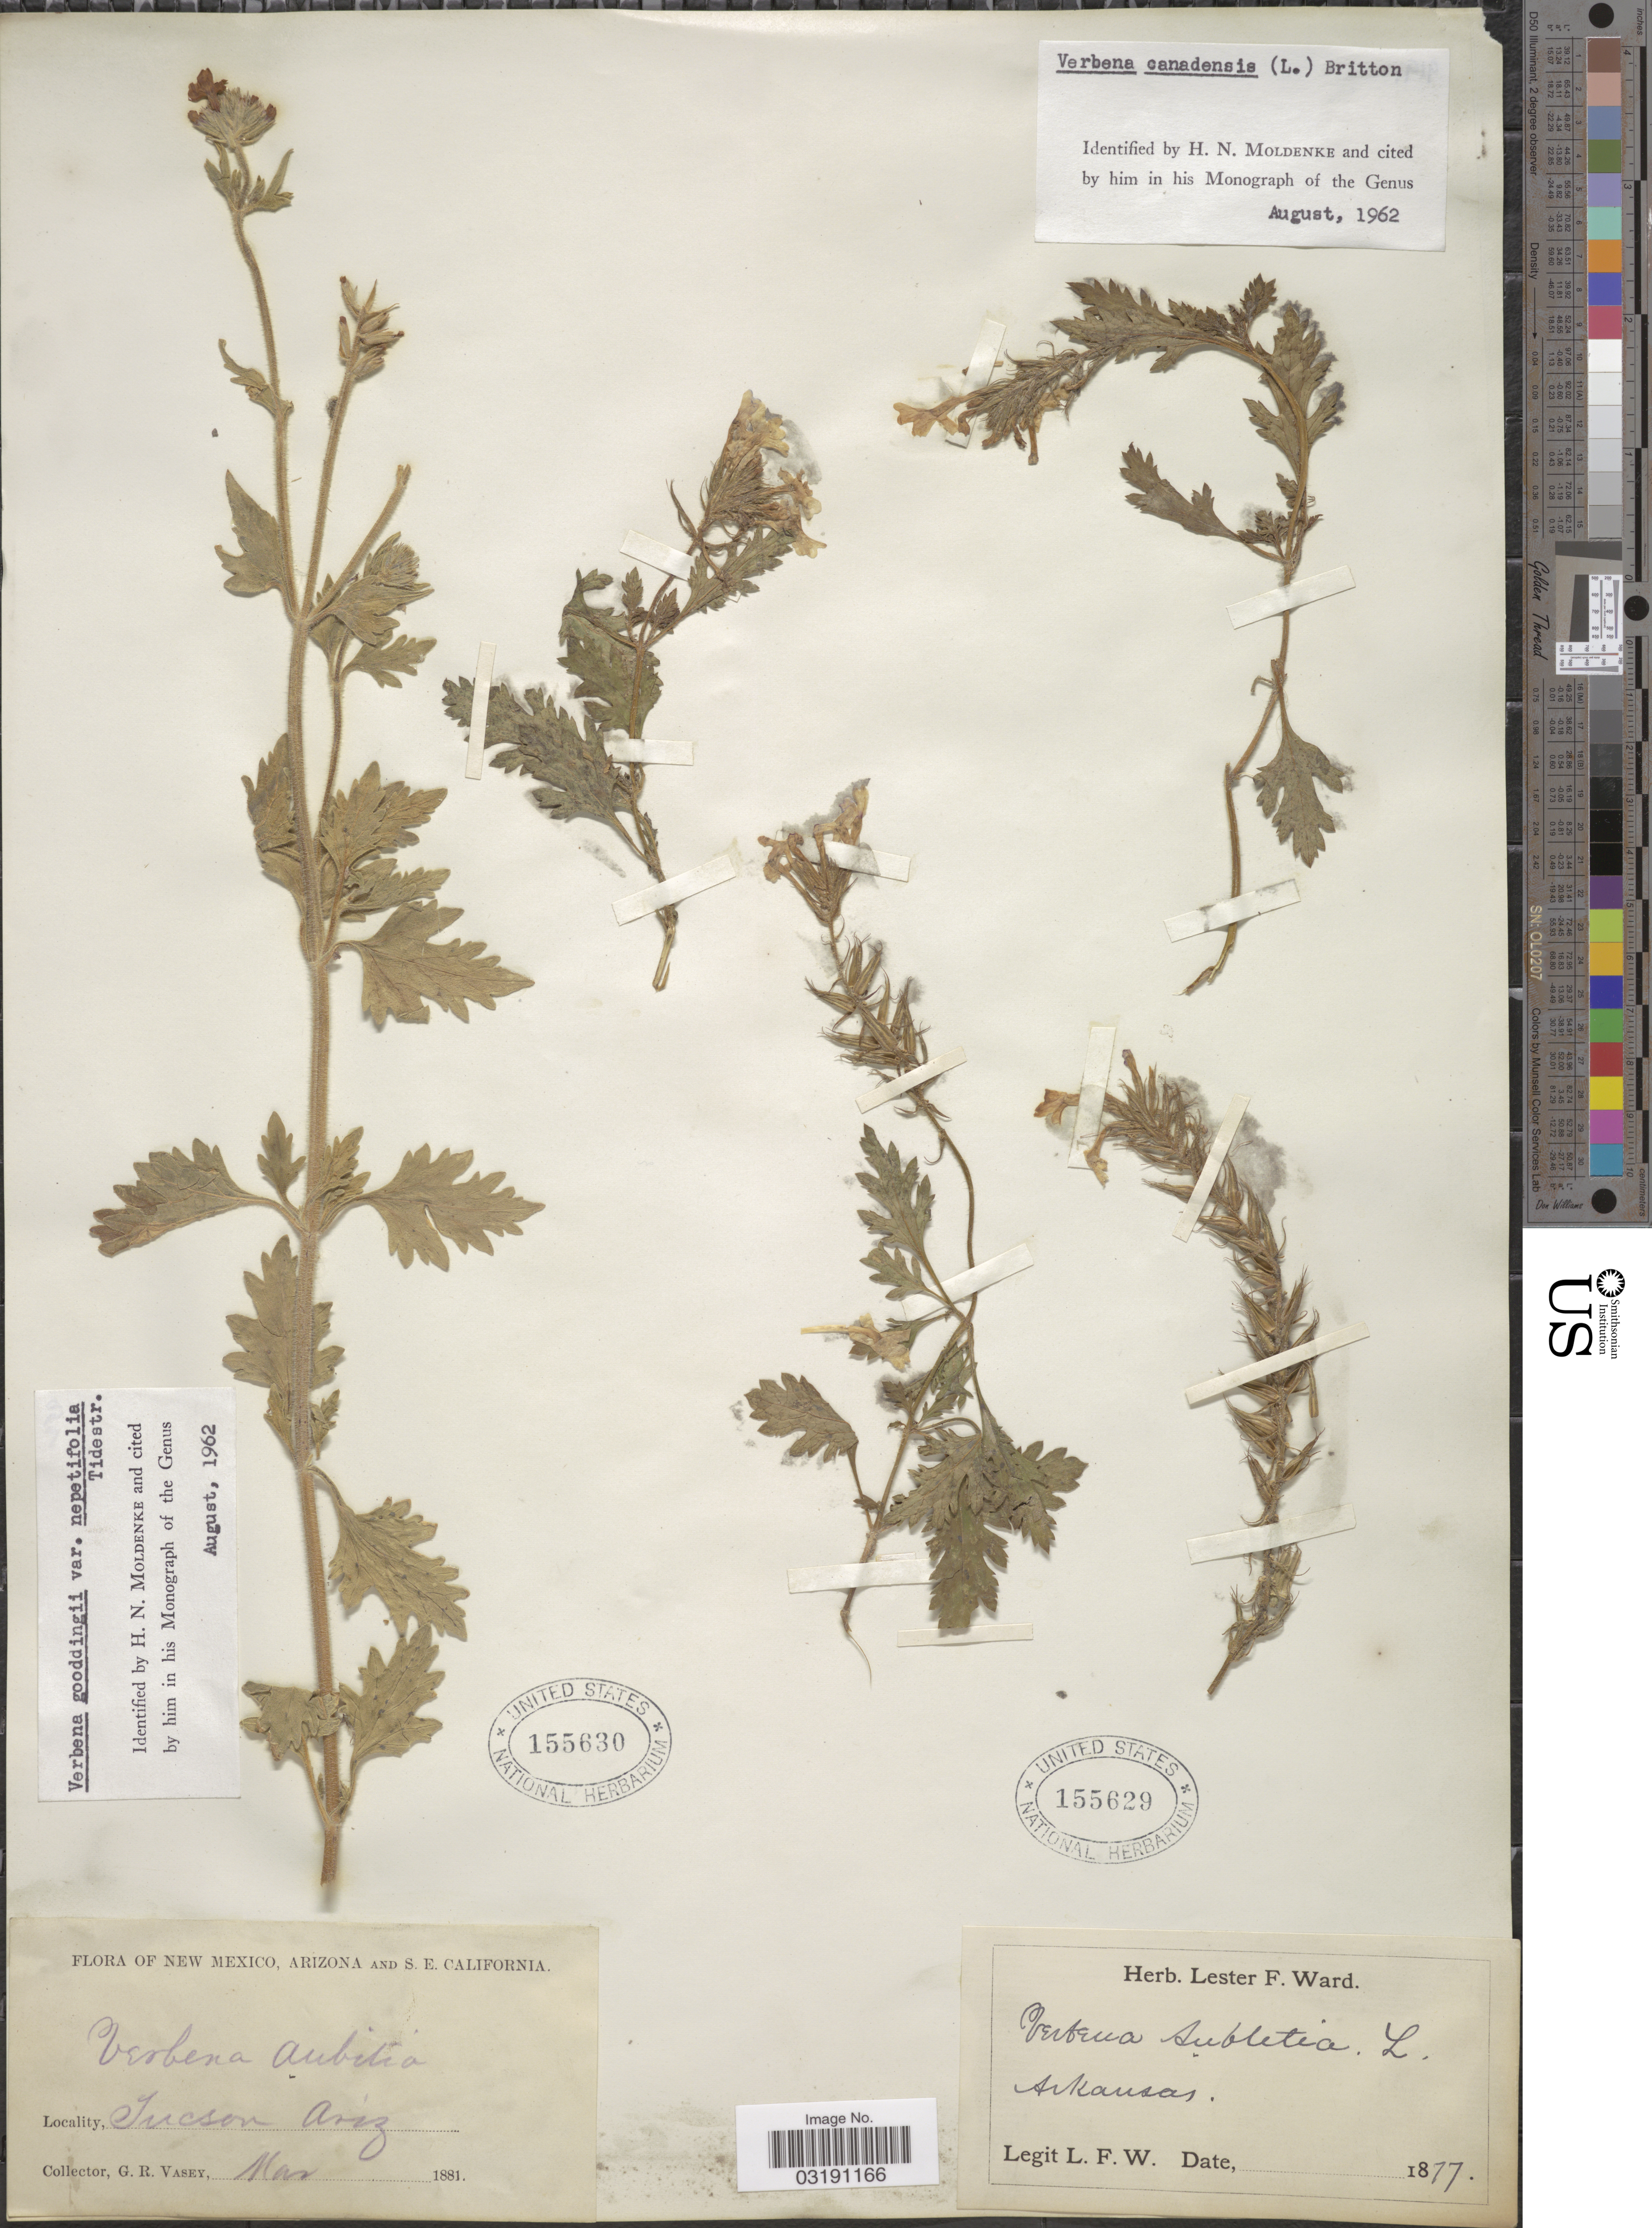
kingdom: Plantae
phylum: Tracheophyta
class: Magnoliopsida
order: Lamiales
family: Verbenaceae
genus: Verbena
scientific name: Verbena canadensis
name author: (L.) Britton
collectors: L. F. Ward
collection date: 1877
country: United States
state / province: Arkansas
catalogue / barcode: US 155629